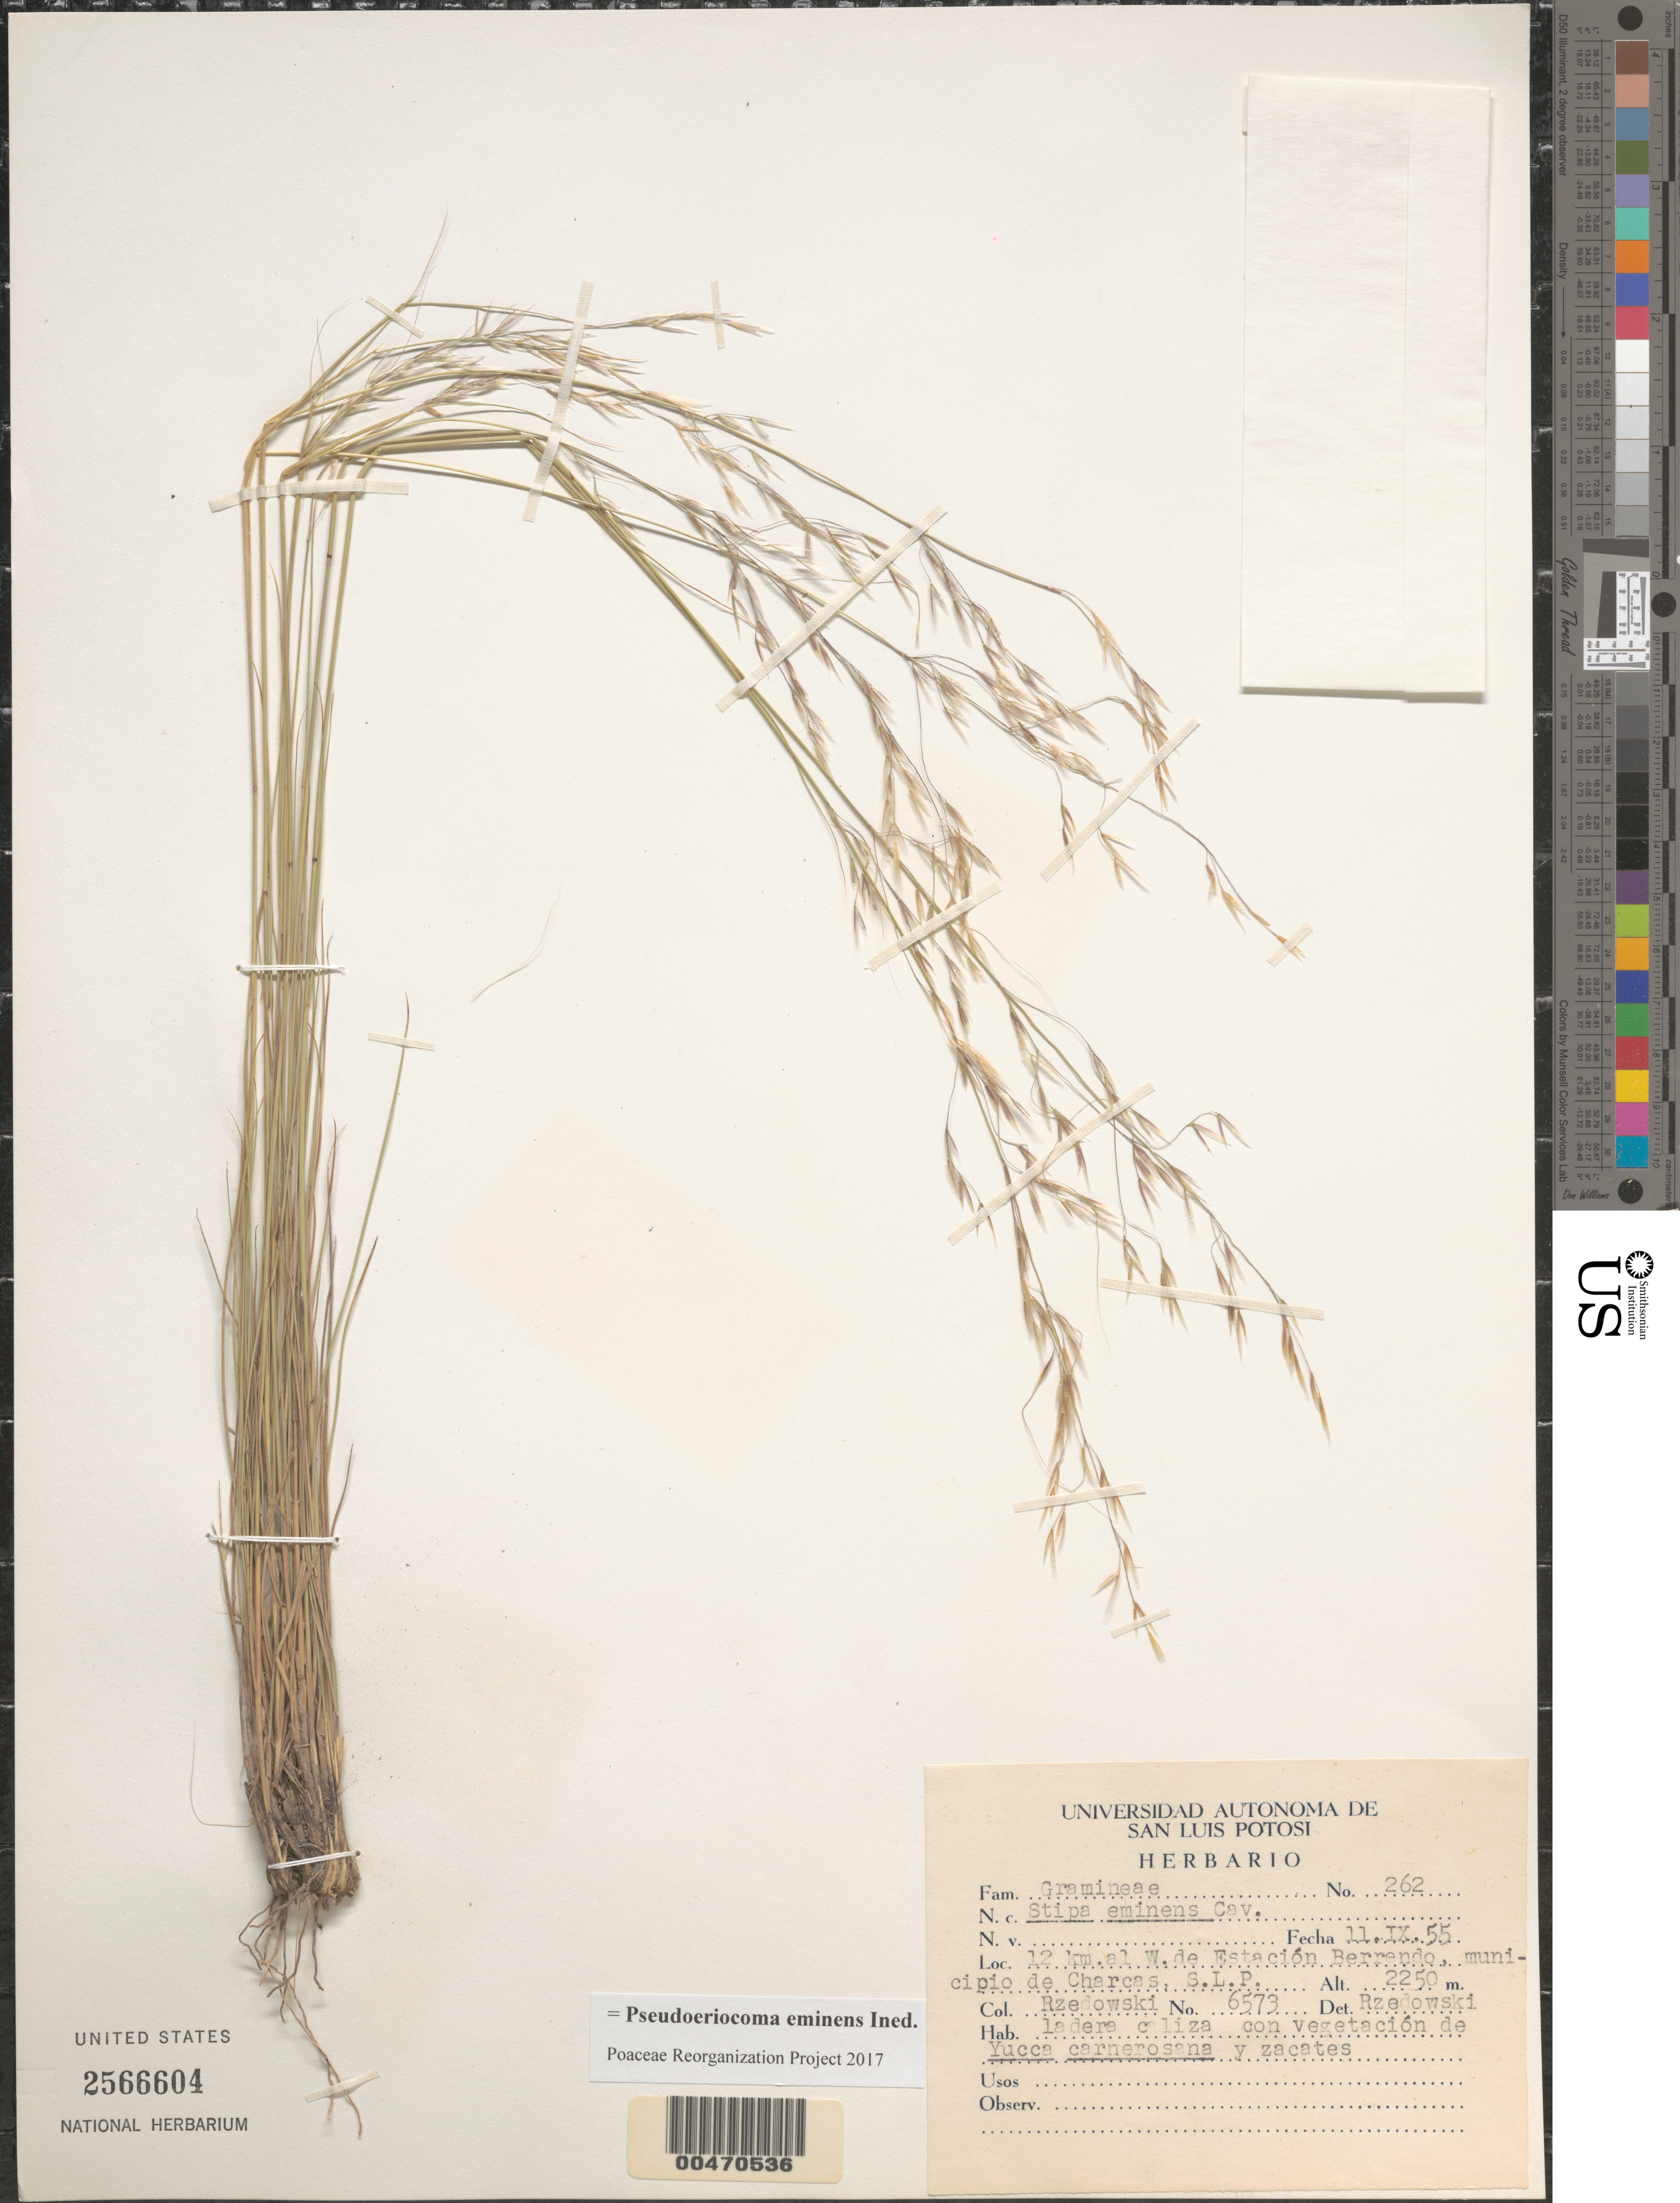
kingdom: Plantae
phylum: Tracheophyta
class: Liliopsida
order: Poales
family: Poaceae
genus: Pseudoeriocoma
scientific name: Pseudoeriocoma eminens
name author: (Cav.) Romasch.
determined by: Poaceae Reorganization Project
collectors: J. Rzedowski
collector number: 6573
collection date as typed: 11 Sep 1955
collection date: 1955-09-11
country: Mexico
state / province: San Luis Potosí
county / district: Charcas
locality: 12 km W of Estación Berrando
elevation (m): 2250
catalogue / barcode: US 2566604